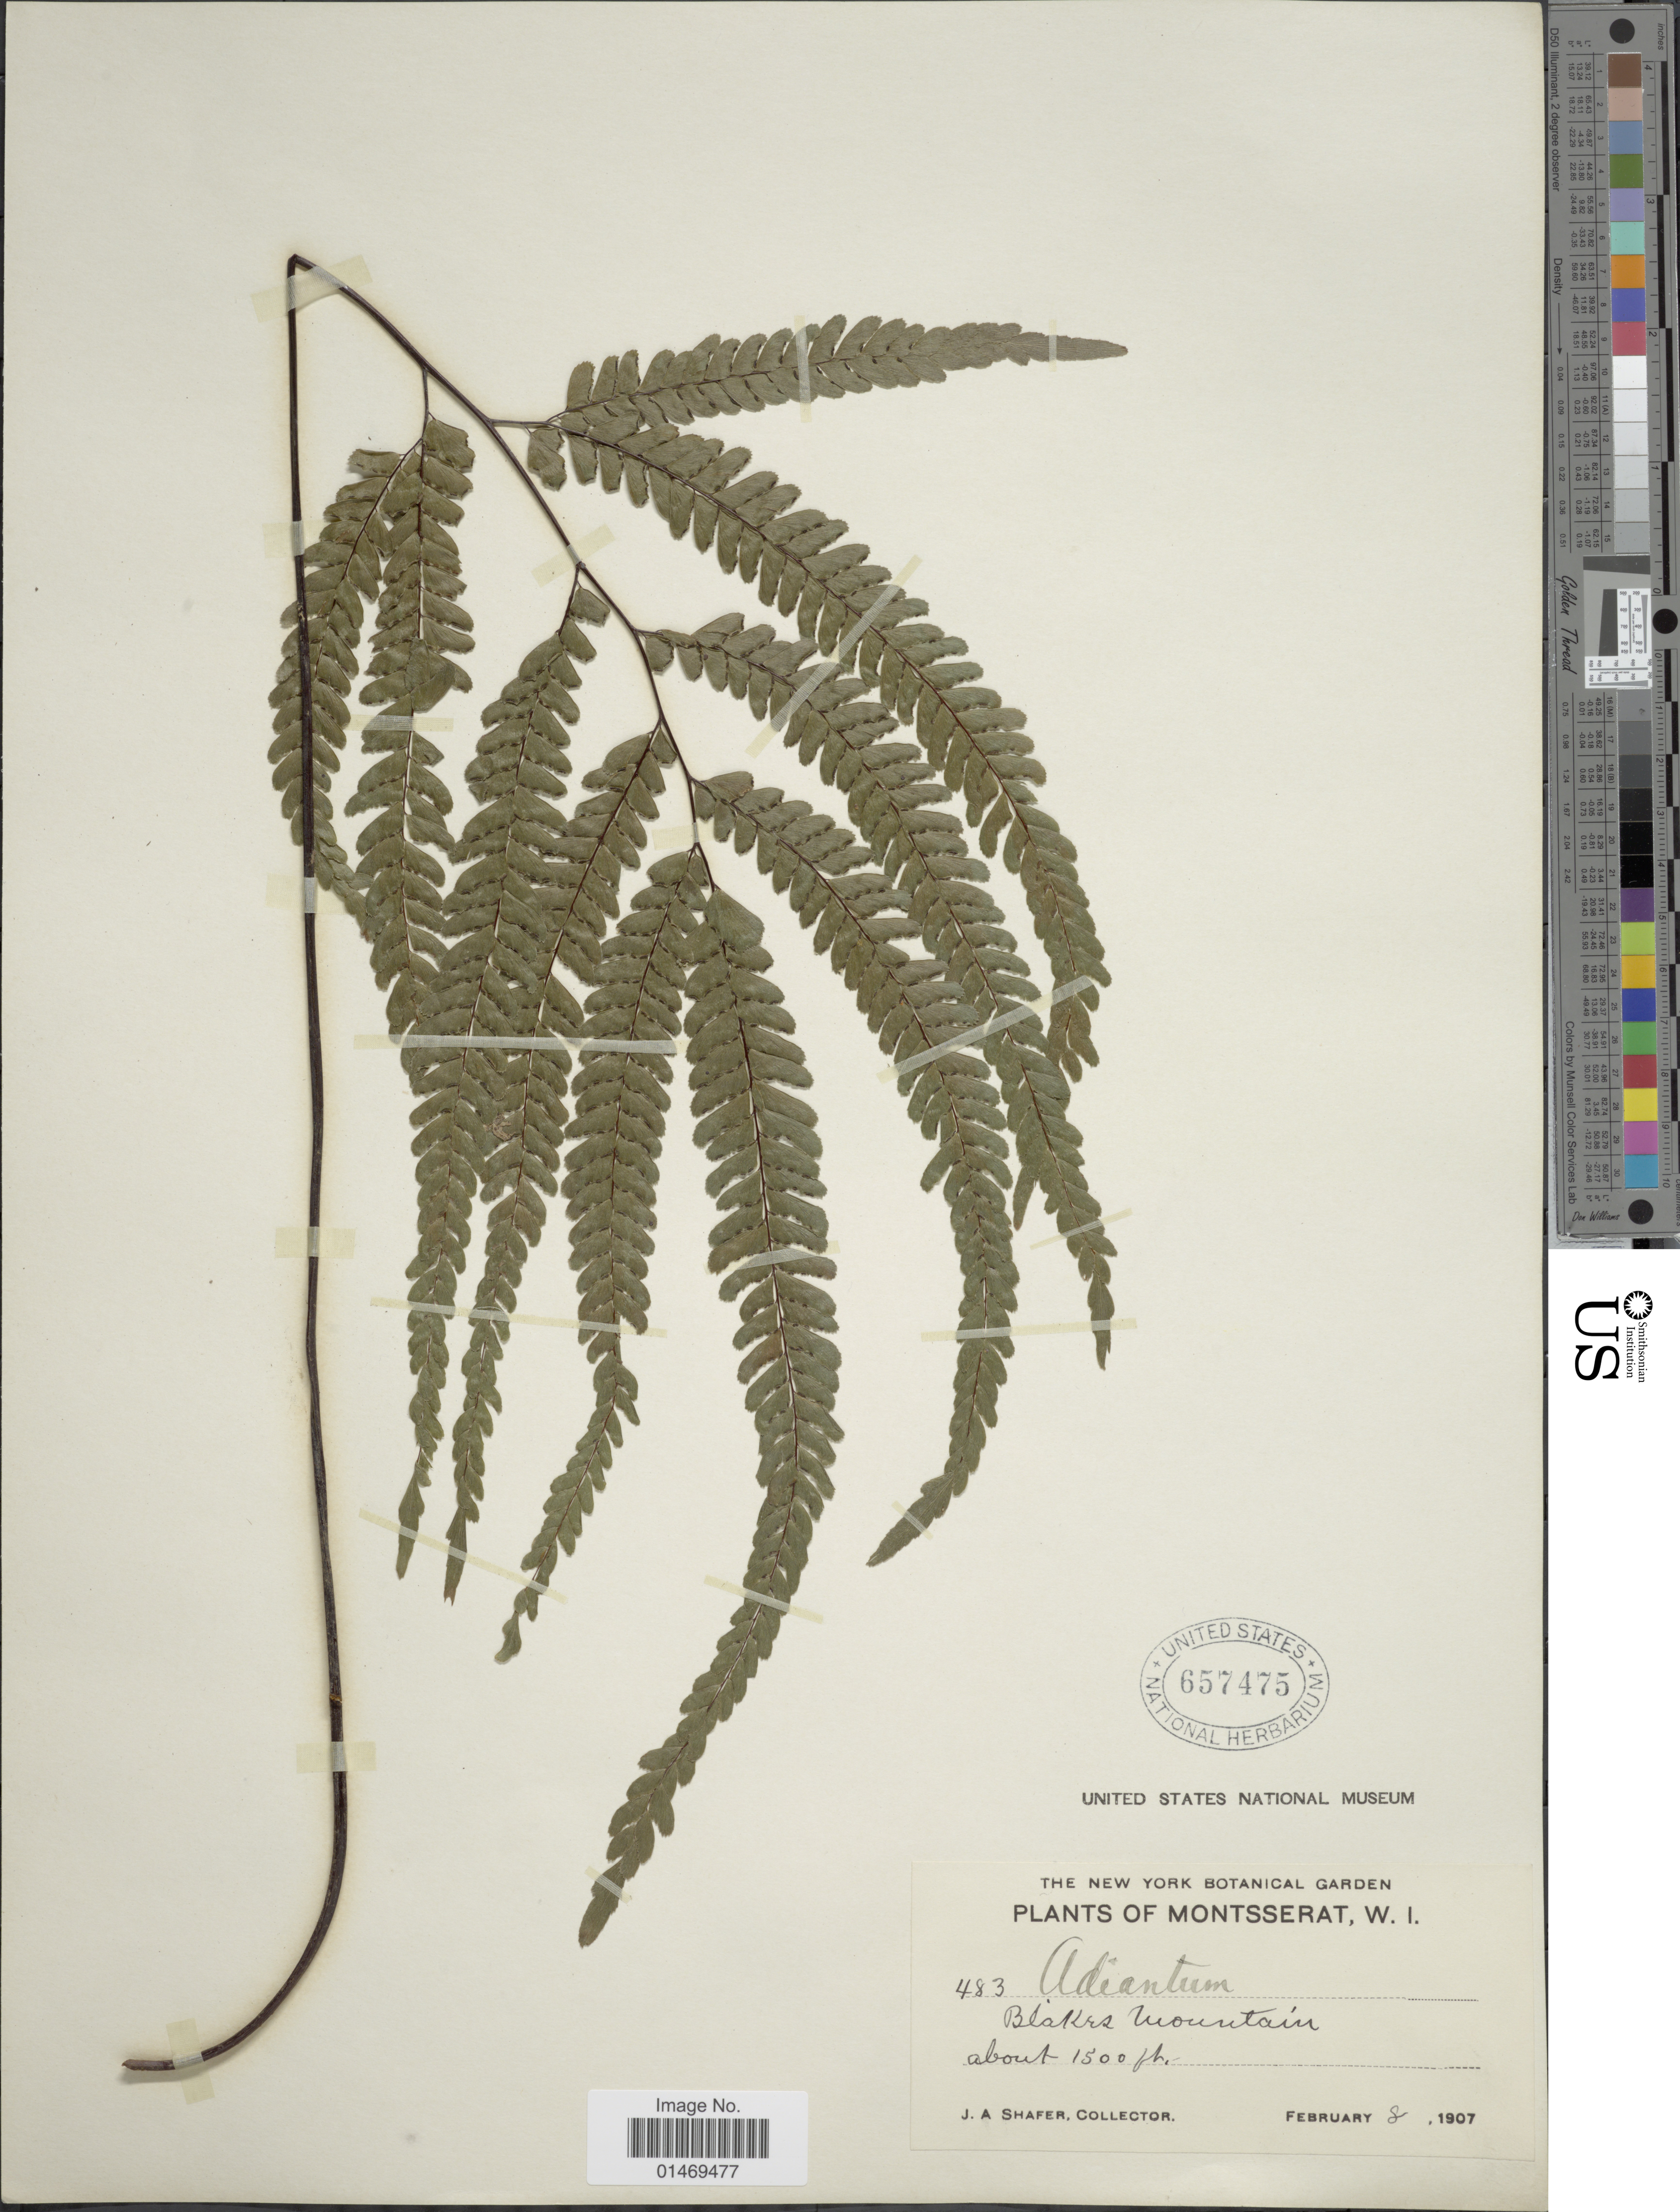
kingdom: Plantae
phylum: Tracheophyta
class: Polypodiopsida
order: Polypodiales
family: Pteridaceae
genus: Adiantum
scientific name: Adiantum pyramidale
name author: (L.) Willd.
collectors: J. A. Shafer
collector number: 483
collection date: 1907-02-08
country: Montserrat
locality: Blakes mountain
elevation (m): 457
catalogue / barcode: US 657475